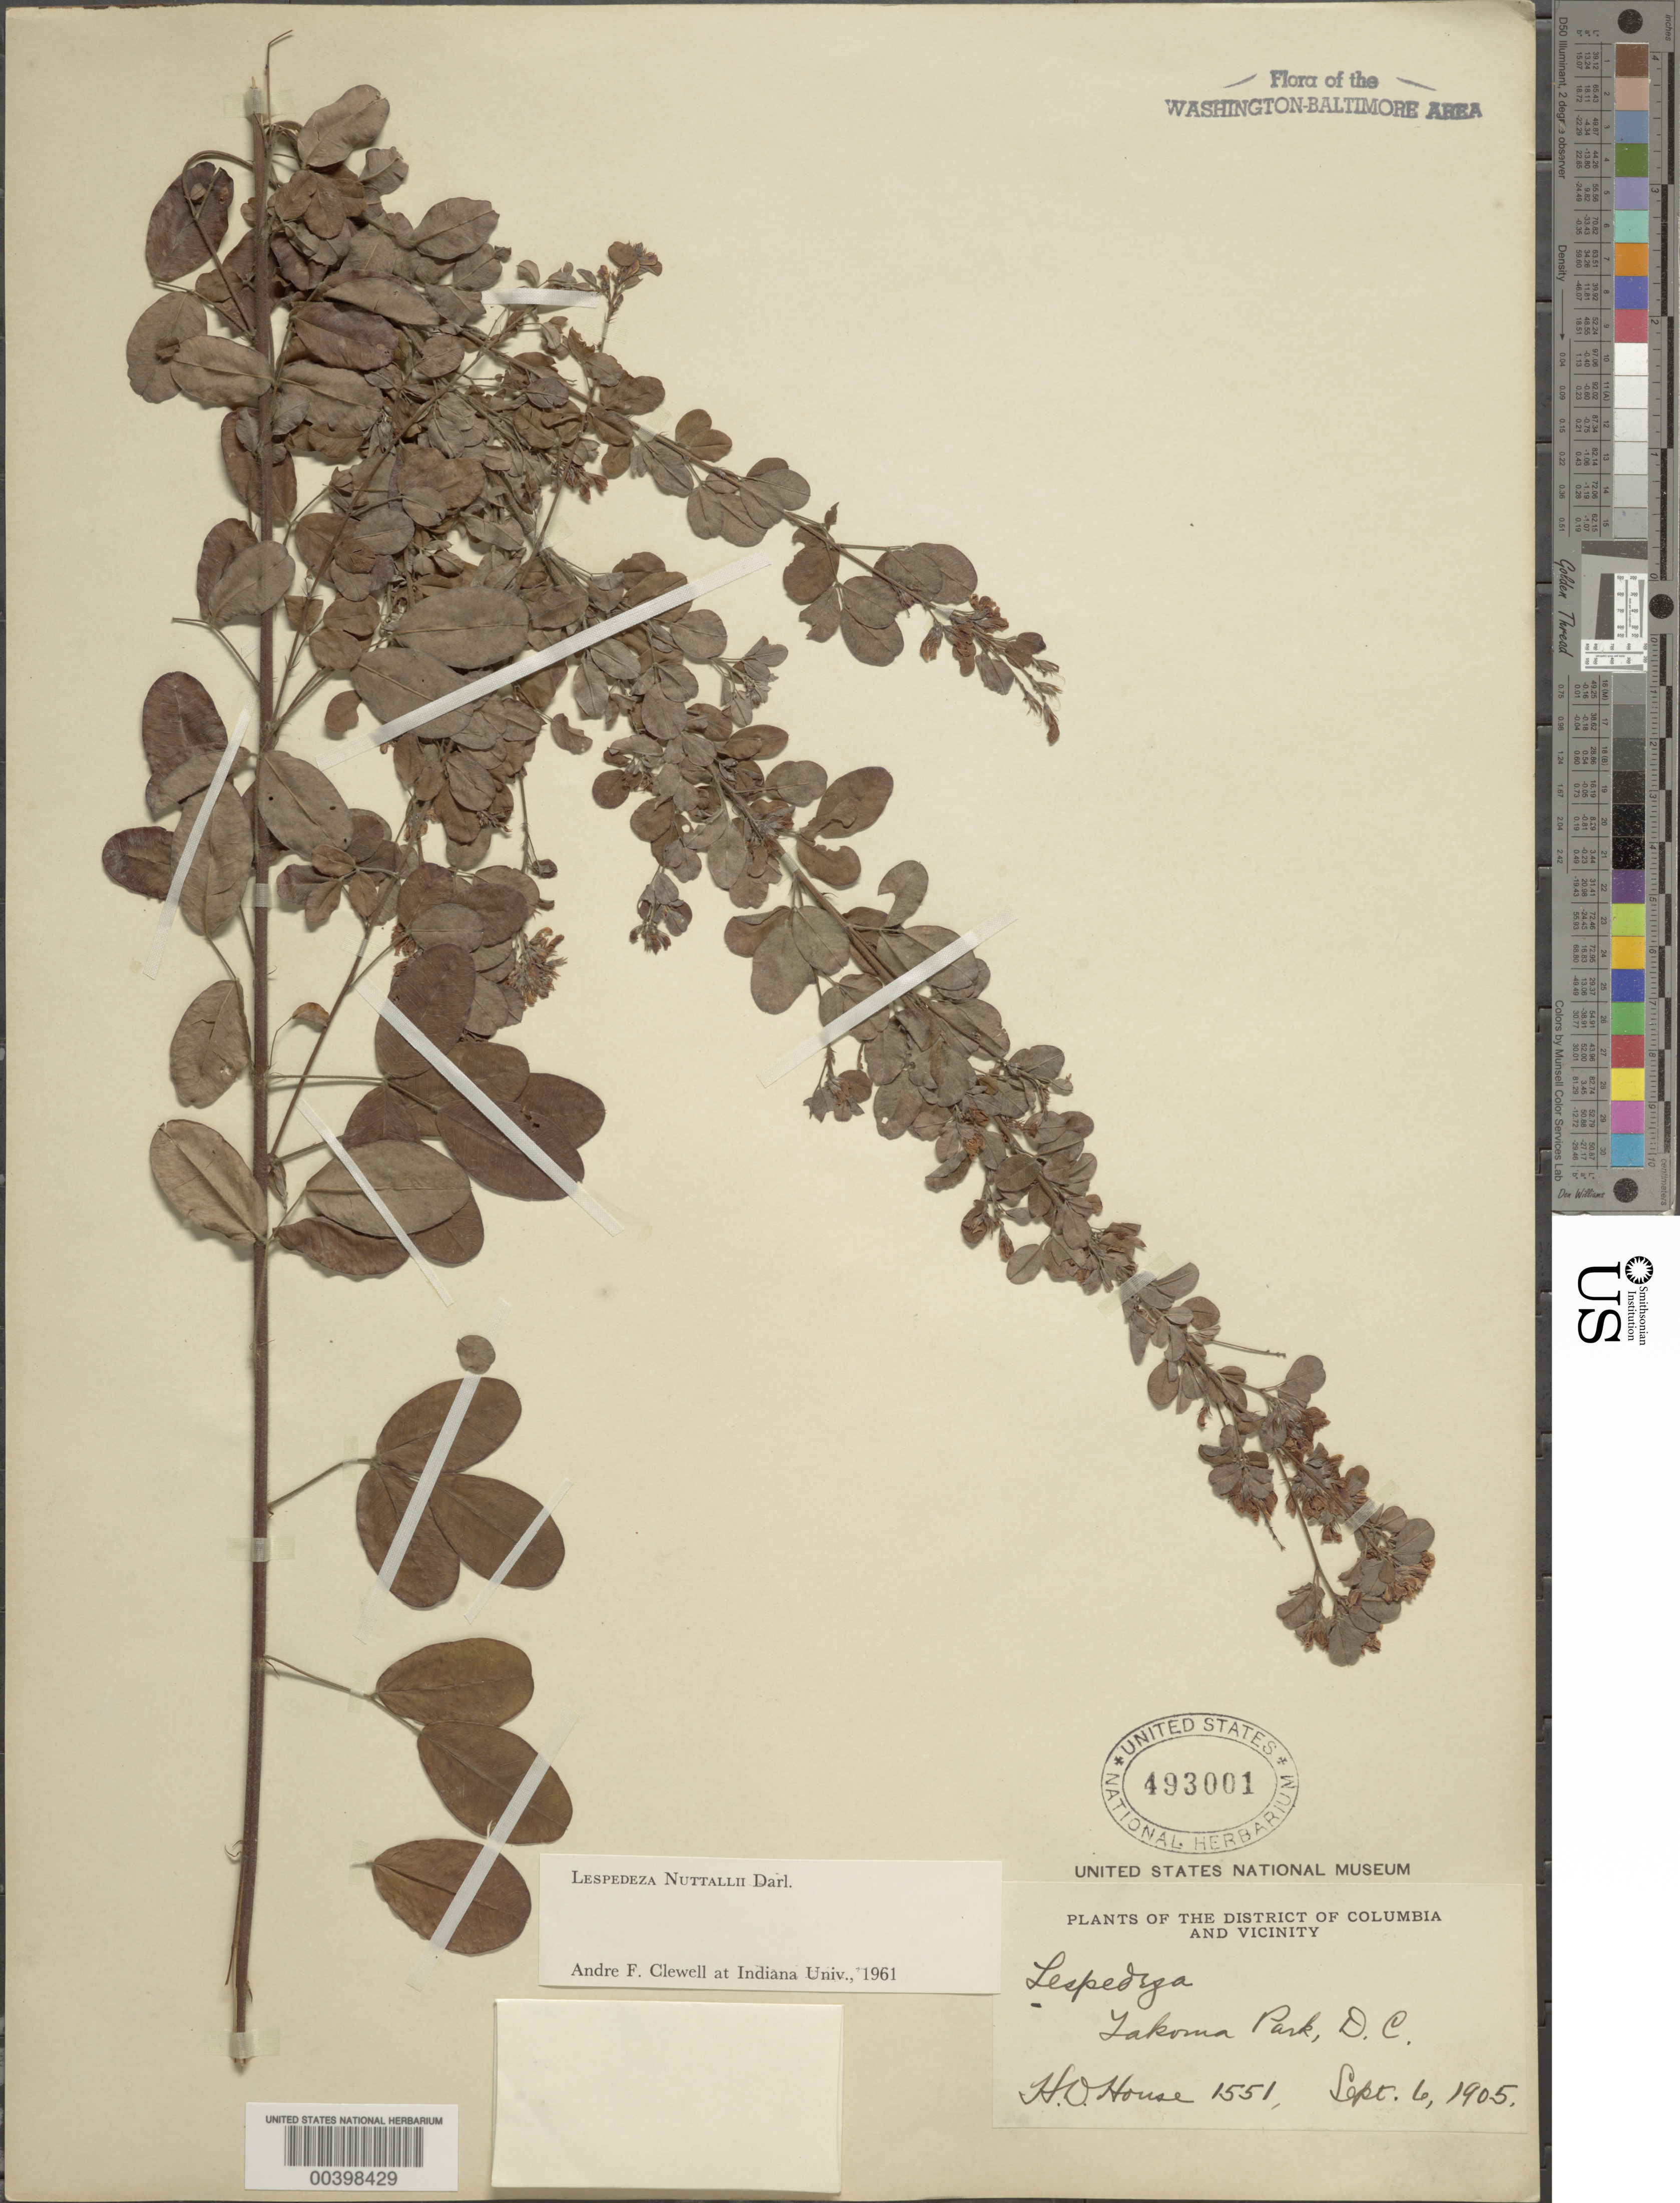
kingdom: Plantae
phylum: Tracheophyta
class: Magnoliopsida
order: Fabales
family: Fabaceae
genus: Lespedeza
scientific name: Lespedeza nuttallii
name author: Darl.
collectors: H. D. House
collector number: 1551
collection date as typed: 06 Sep 1905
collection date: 1905-09-06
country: United States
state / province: Maryland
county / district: Montgomery / Prince George's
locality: Takoma Park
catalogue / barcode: US 493001